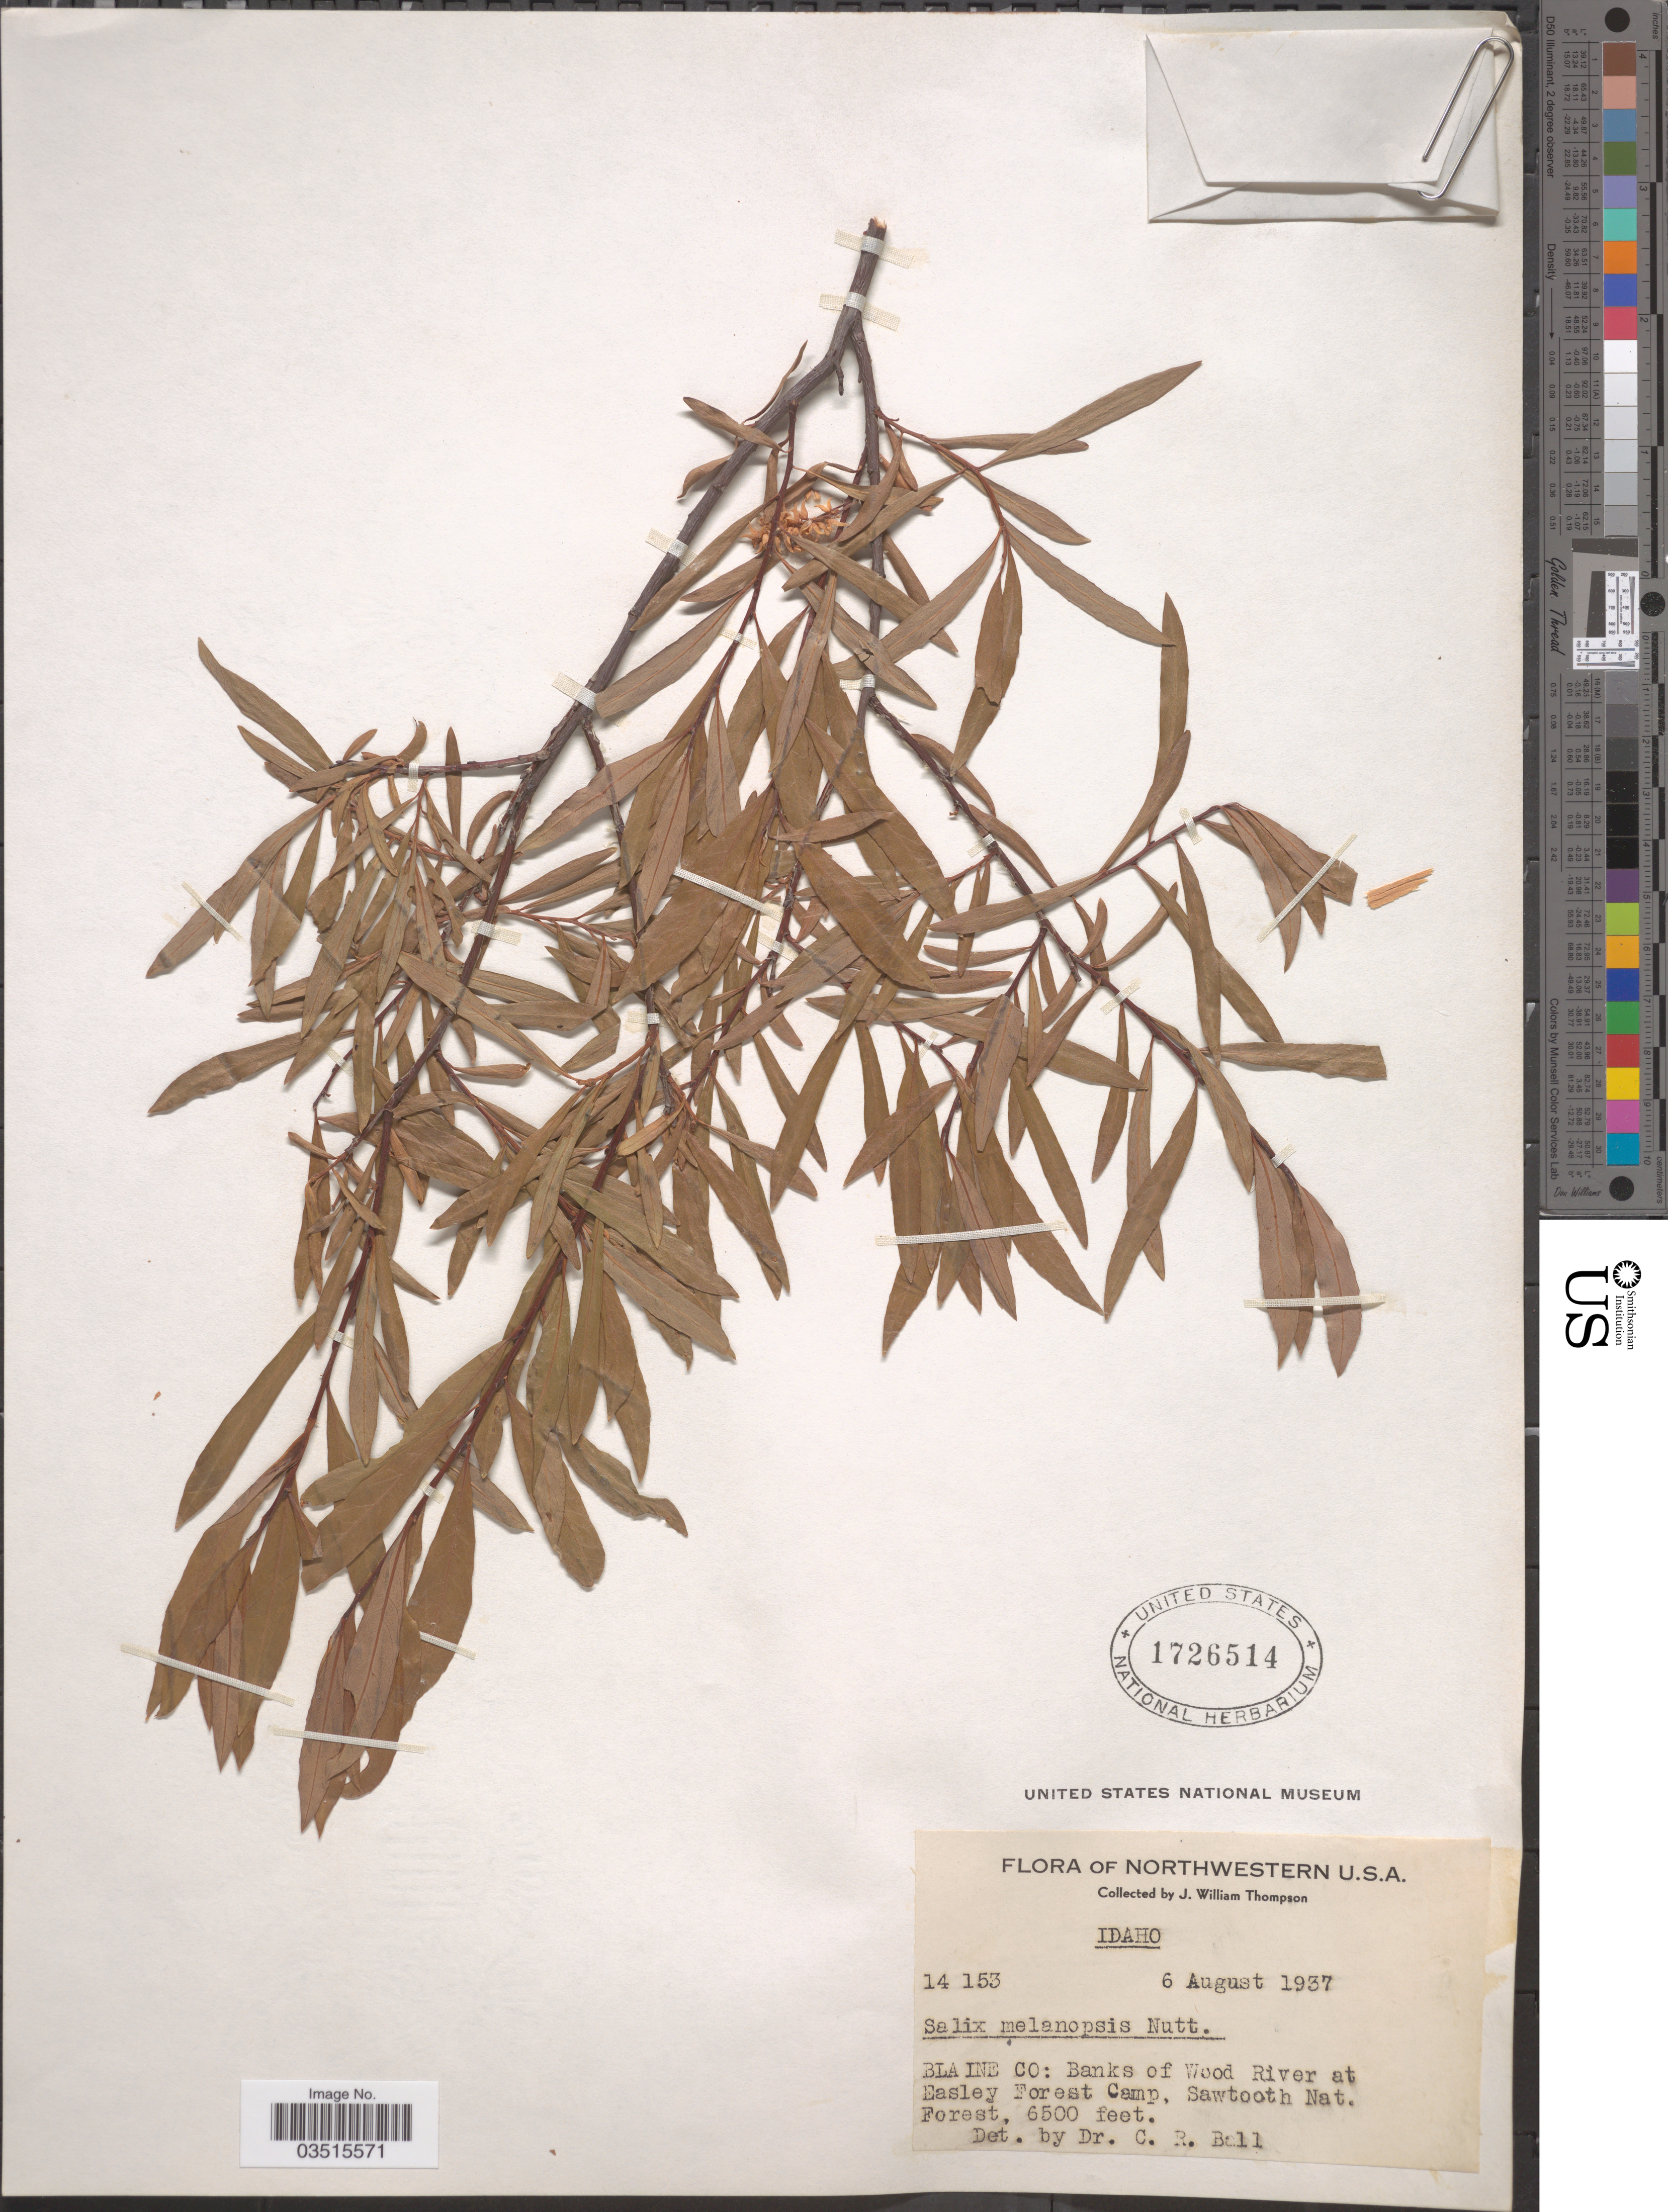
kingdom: Plantae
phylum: Tracheophyta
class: Magnoliopsida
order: Malpighiales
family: Salicaceae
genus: Salix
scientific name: Salix melanopsis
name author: Nutt.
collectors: J. W. Thompson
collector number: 14153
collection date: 1937-08-06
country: United States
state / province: Idaho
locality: Northwestern U.S.A. Blaine Co: Banks of Wood River at Eastley Forest Camp, Sawtooth Nat. Forest.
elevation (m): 1981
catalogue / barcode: US 1726514